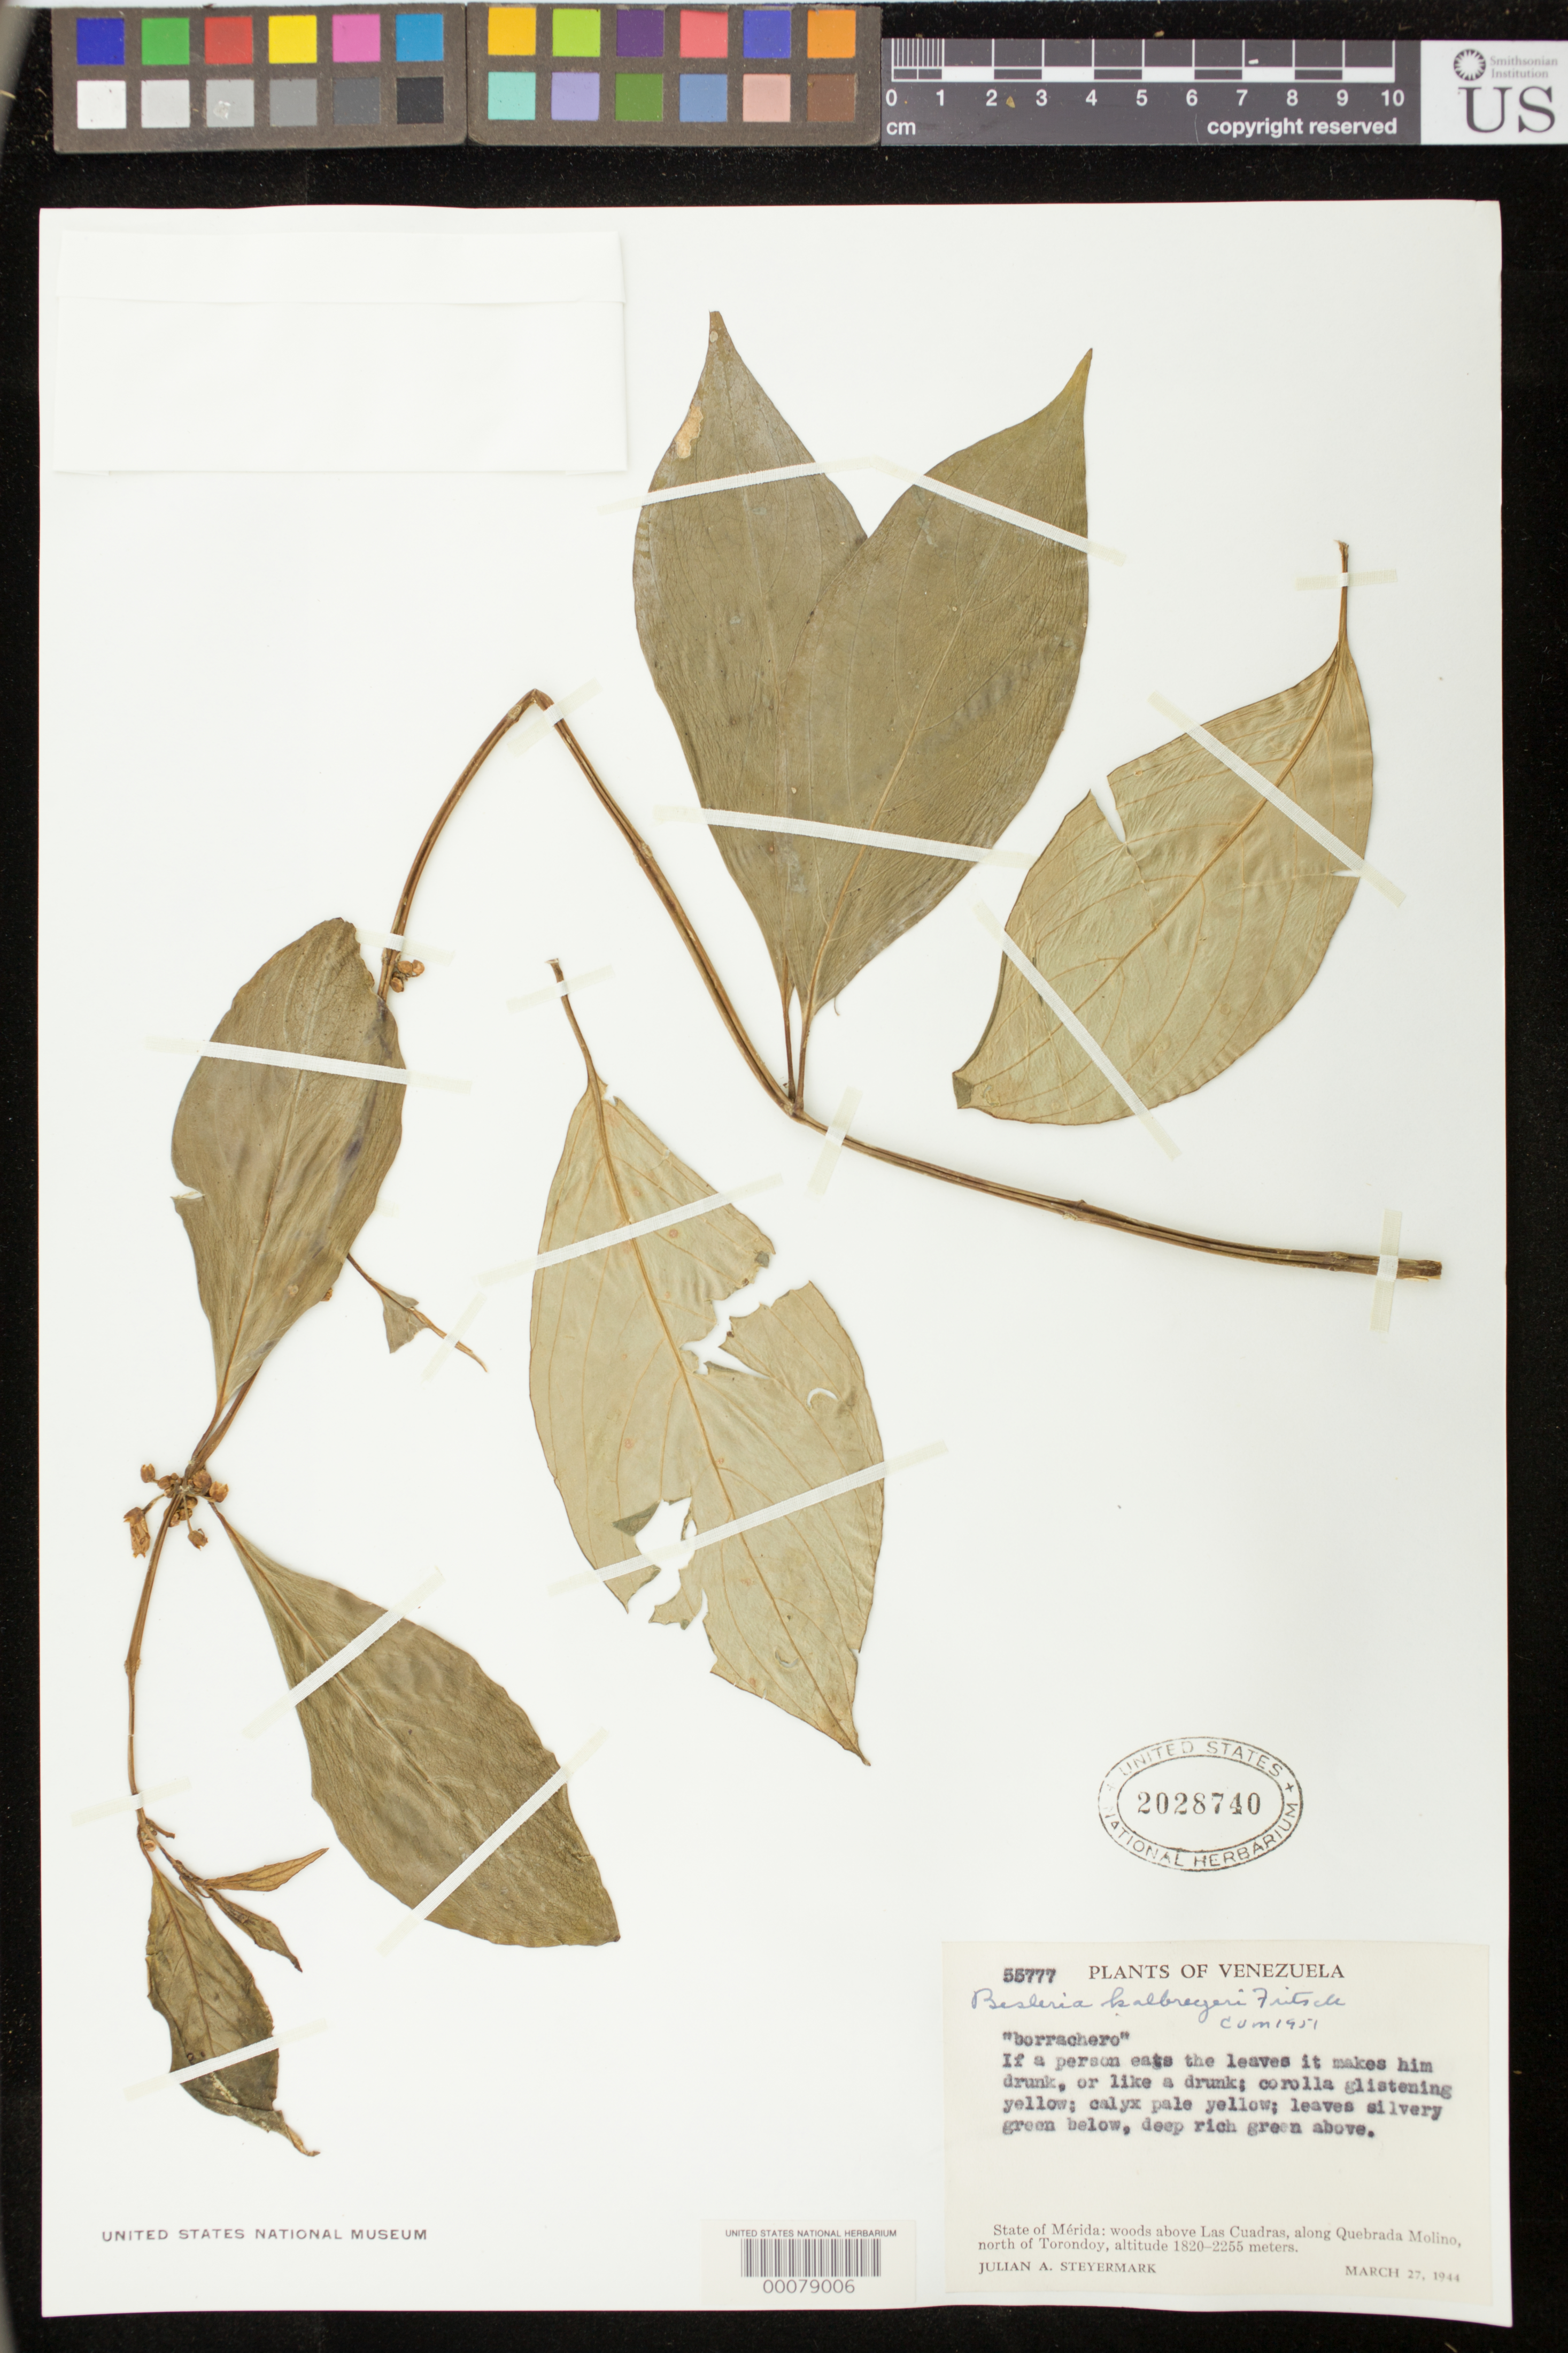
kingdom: Plantae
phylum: Tracheophyta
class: Magnoliopsida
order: Lamiales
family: Gesneriaceae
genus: Besleria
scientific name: Besleria kalbreyeri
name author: Fritsch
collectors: J. Steyermark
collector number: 55777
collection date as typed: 27 Mar 1944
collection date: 1944-03-27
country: Venezuela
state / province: Mérida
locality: Woods above Las Cuadras, along Quebrada Molino, N of Torondoy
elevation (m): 1820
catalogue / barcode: US 2028740